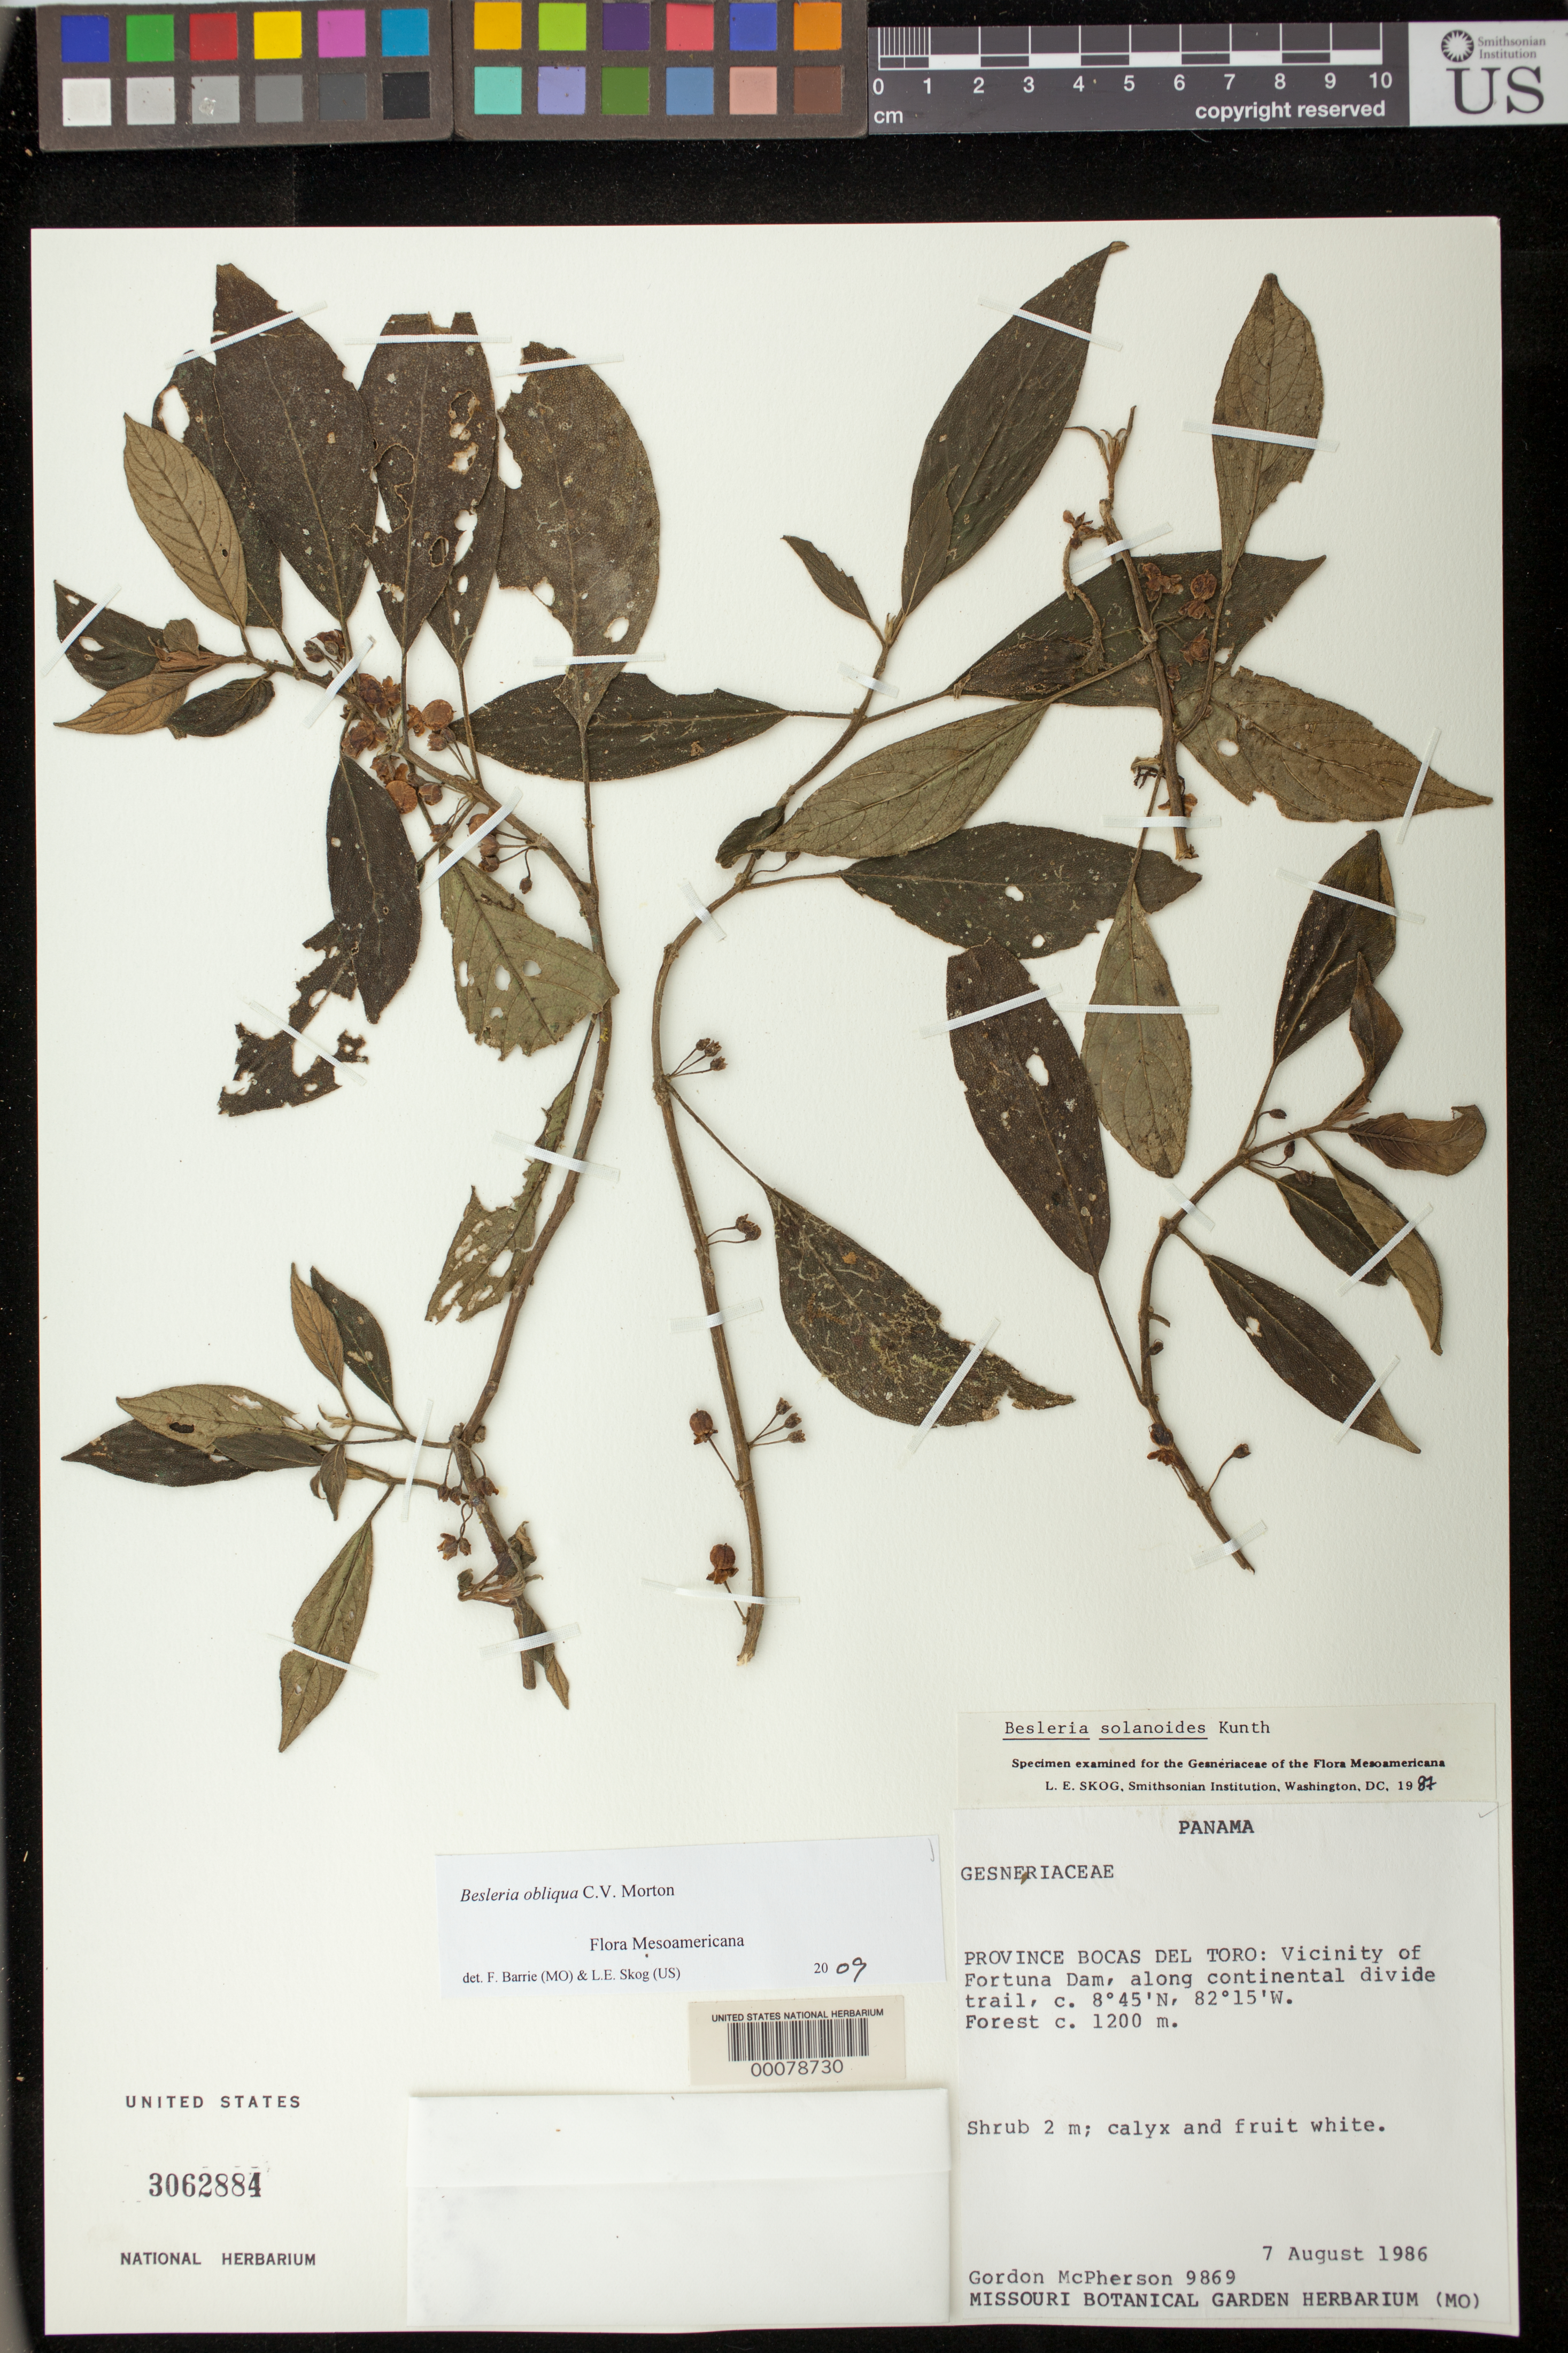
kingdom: Plantae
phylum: Tracheophyta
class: Magnoliopsida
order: Lamiales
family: Gesneriaceae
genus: Besleria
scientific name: Besleria obliqua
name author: C.V. Morton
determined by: Barrie, F. R.; Skog, Laurence E.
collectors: G. D. McPherson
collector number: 9869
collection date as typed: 07 Aug 1986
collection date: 1986-08-07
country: Panama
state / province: Bocas del Toro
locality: Province Bocas del Toro: vicinity of Fortuna Dam, along continental divide trail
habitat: Forest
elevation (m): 1200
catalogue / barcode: US 3062884